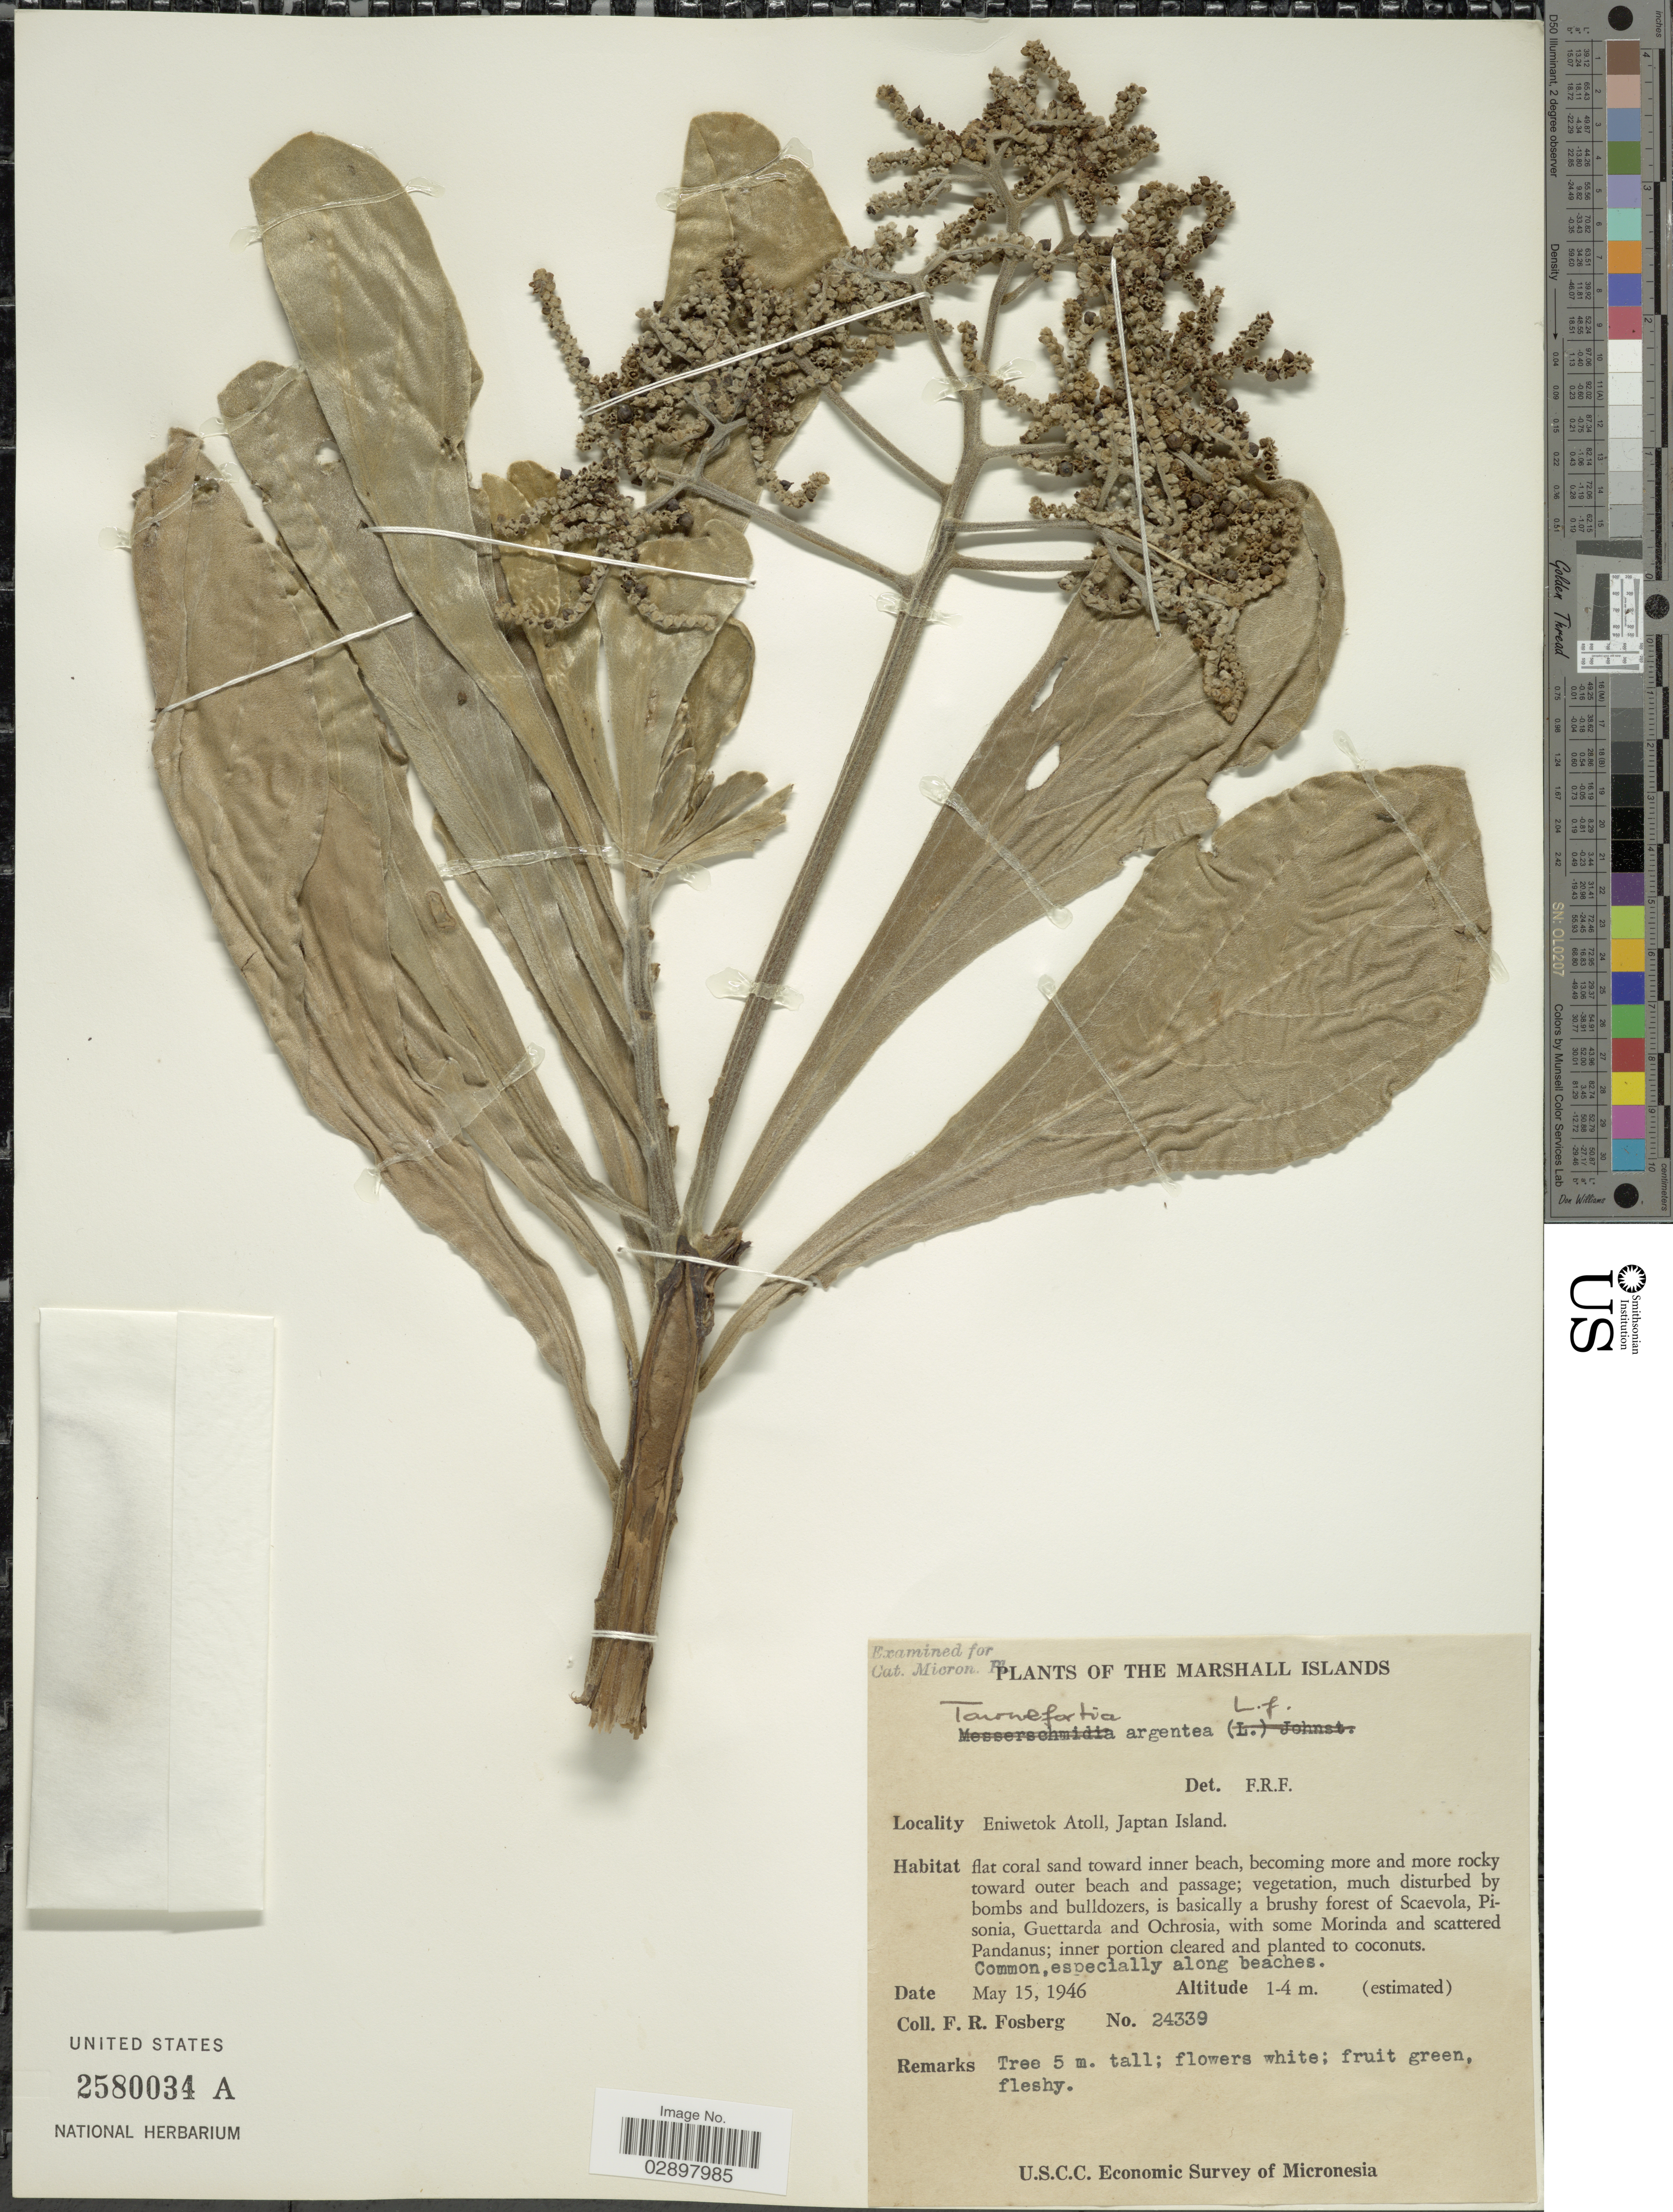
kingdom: Plantae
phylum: Tracheophyta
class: Magnoliopsida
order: Boraginales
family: Heliotropiaceae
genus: Heliotropium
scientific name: Heliotropium arboreum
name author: (Blanco) Mabberley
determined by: Wagner, W. L., (BOT), Smithsonian Institution - National Museum of Natural History (UNITED STATES)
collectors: F. R. Fosberg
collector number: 24339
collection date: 1946-05-15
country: Marshall Islands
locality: Eniwetok Atoll, Japtan Island.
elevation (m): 1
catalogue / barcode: US 2580034A